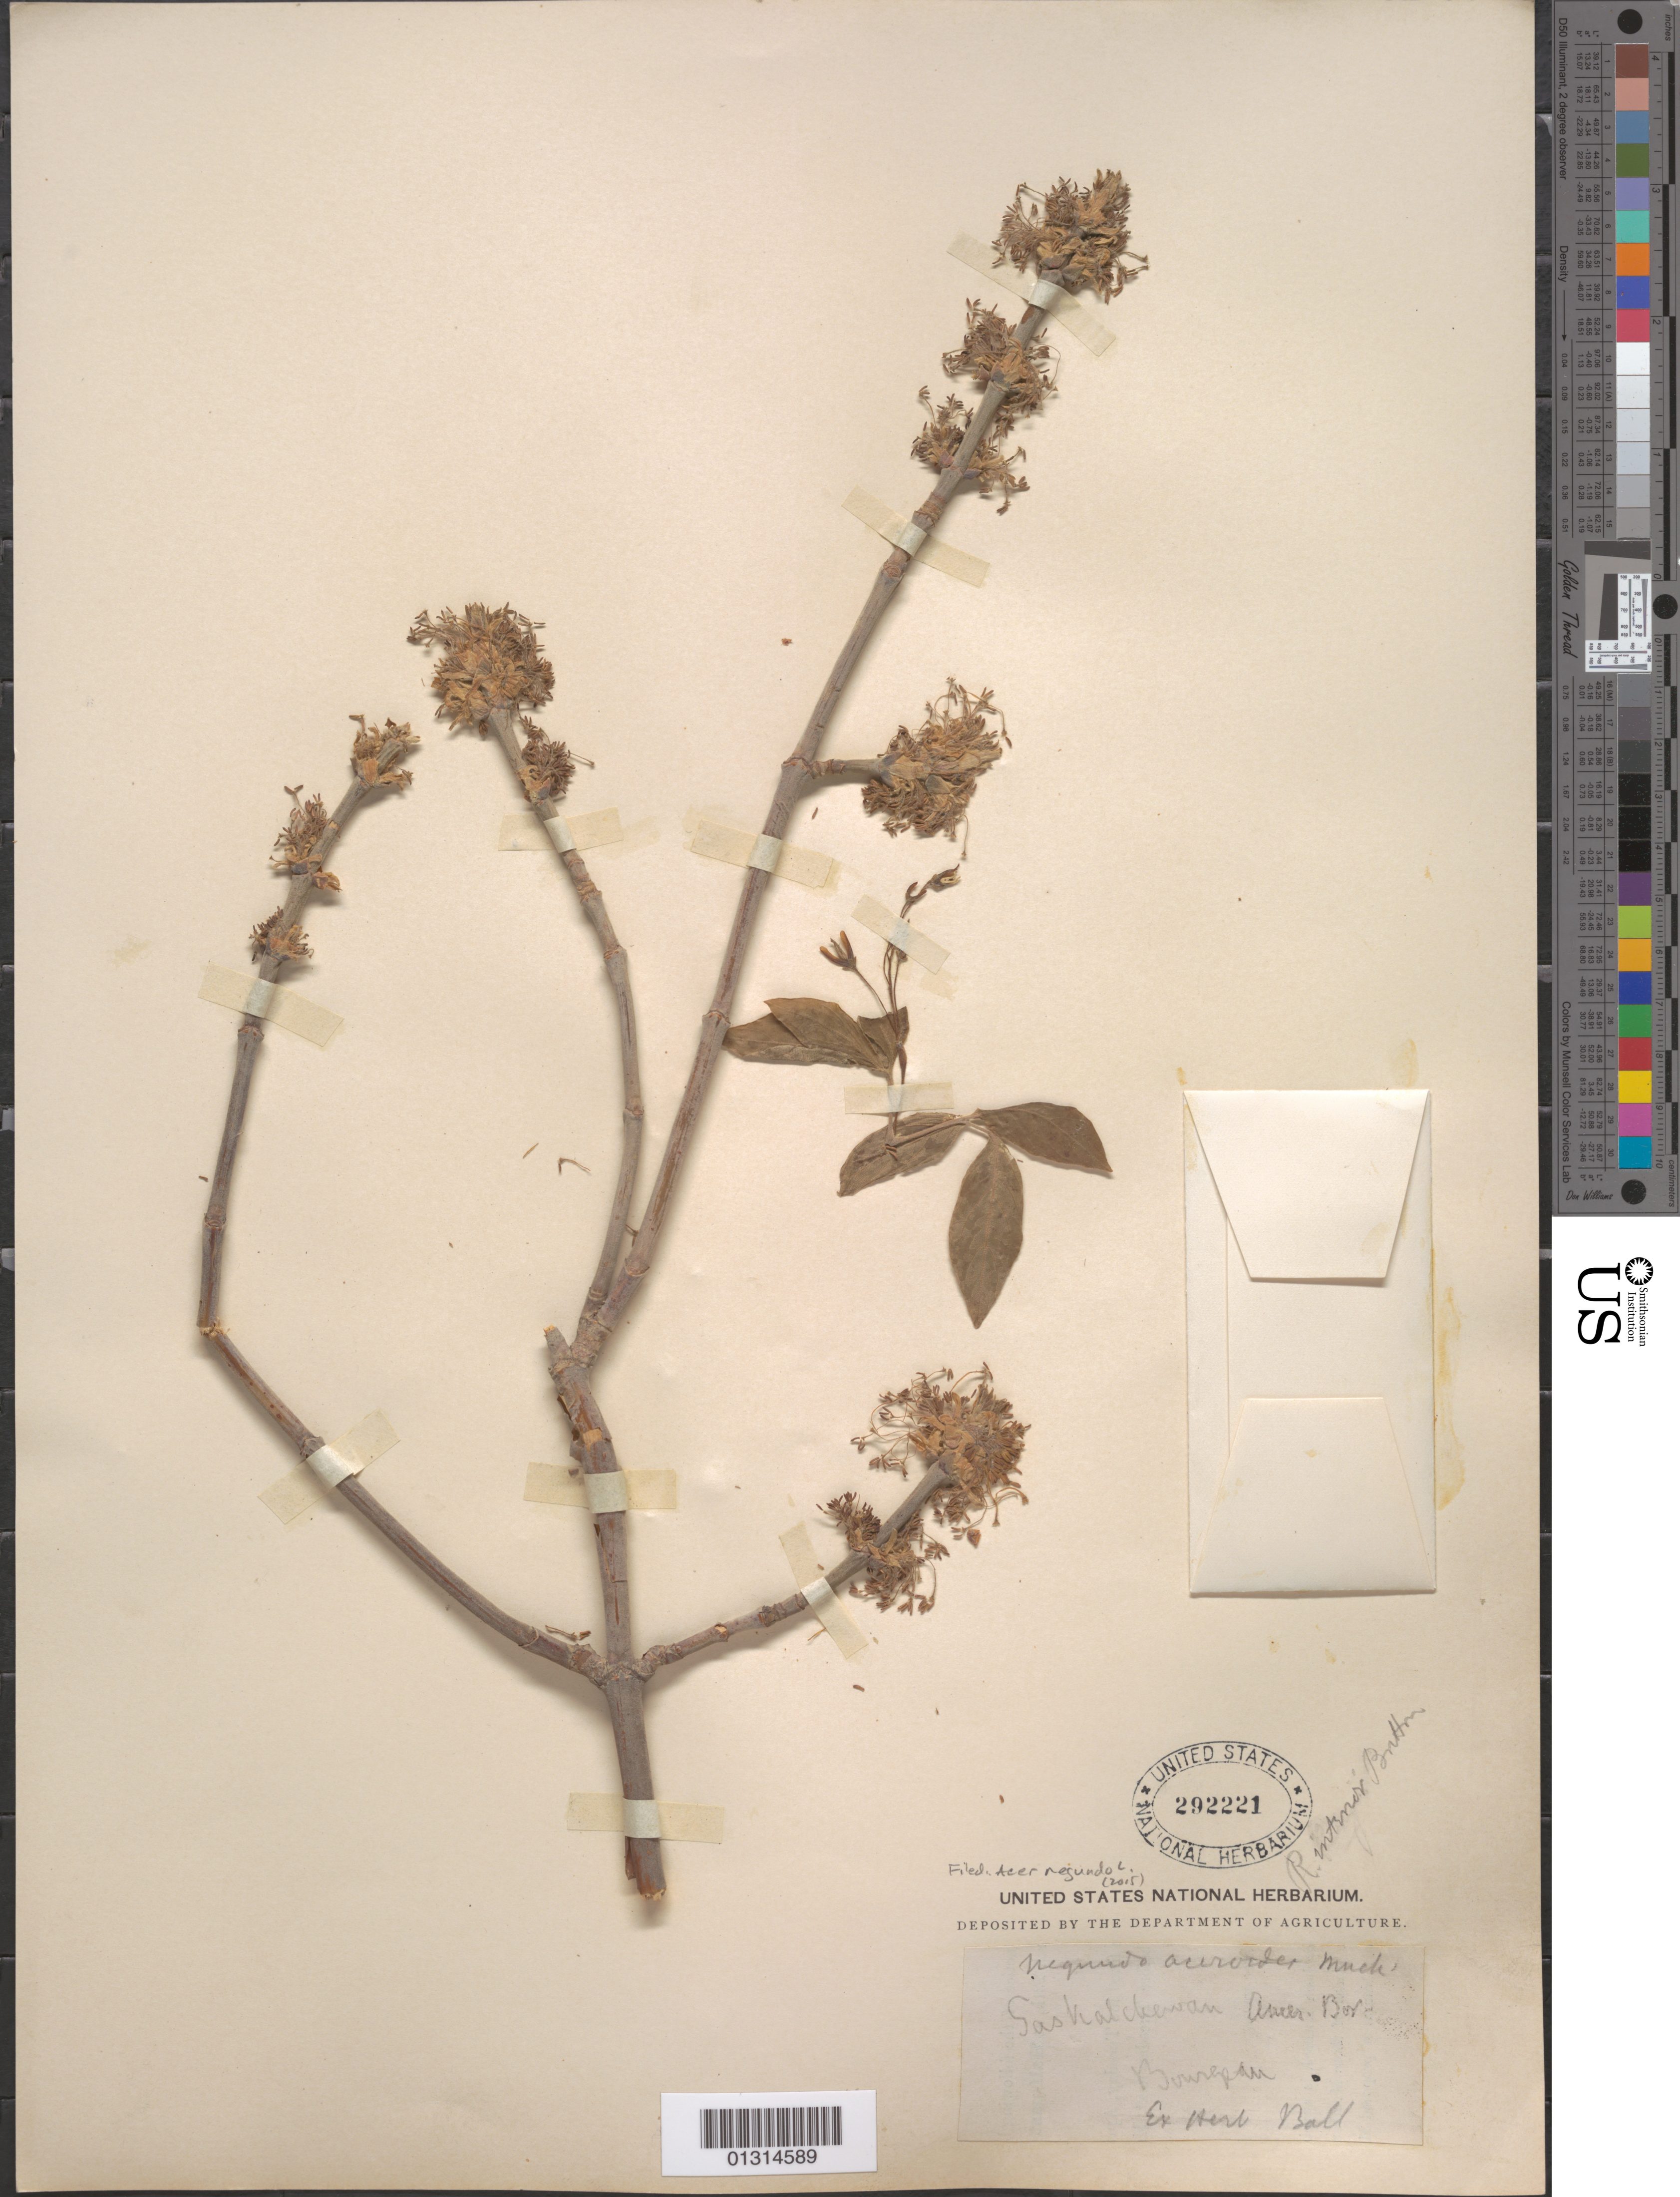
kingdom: Plantae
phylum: Tracheophyta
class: Magnoliopsida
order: Sapindales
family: Sapindaceae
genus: Acer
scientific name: Acer negundo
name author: L.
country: Canada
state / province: Saskatchewan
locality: Bourgeau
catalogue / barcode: US 292221